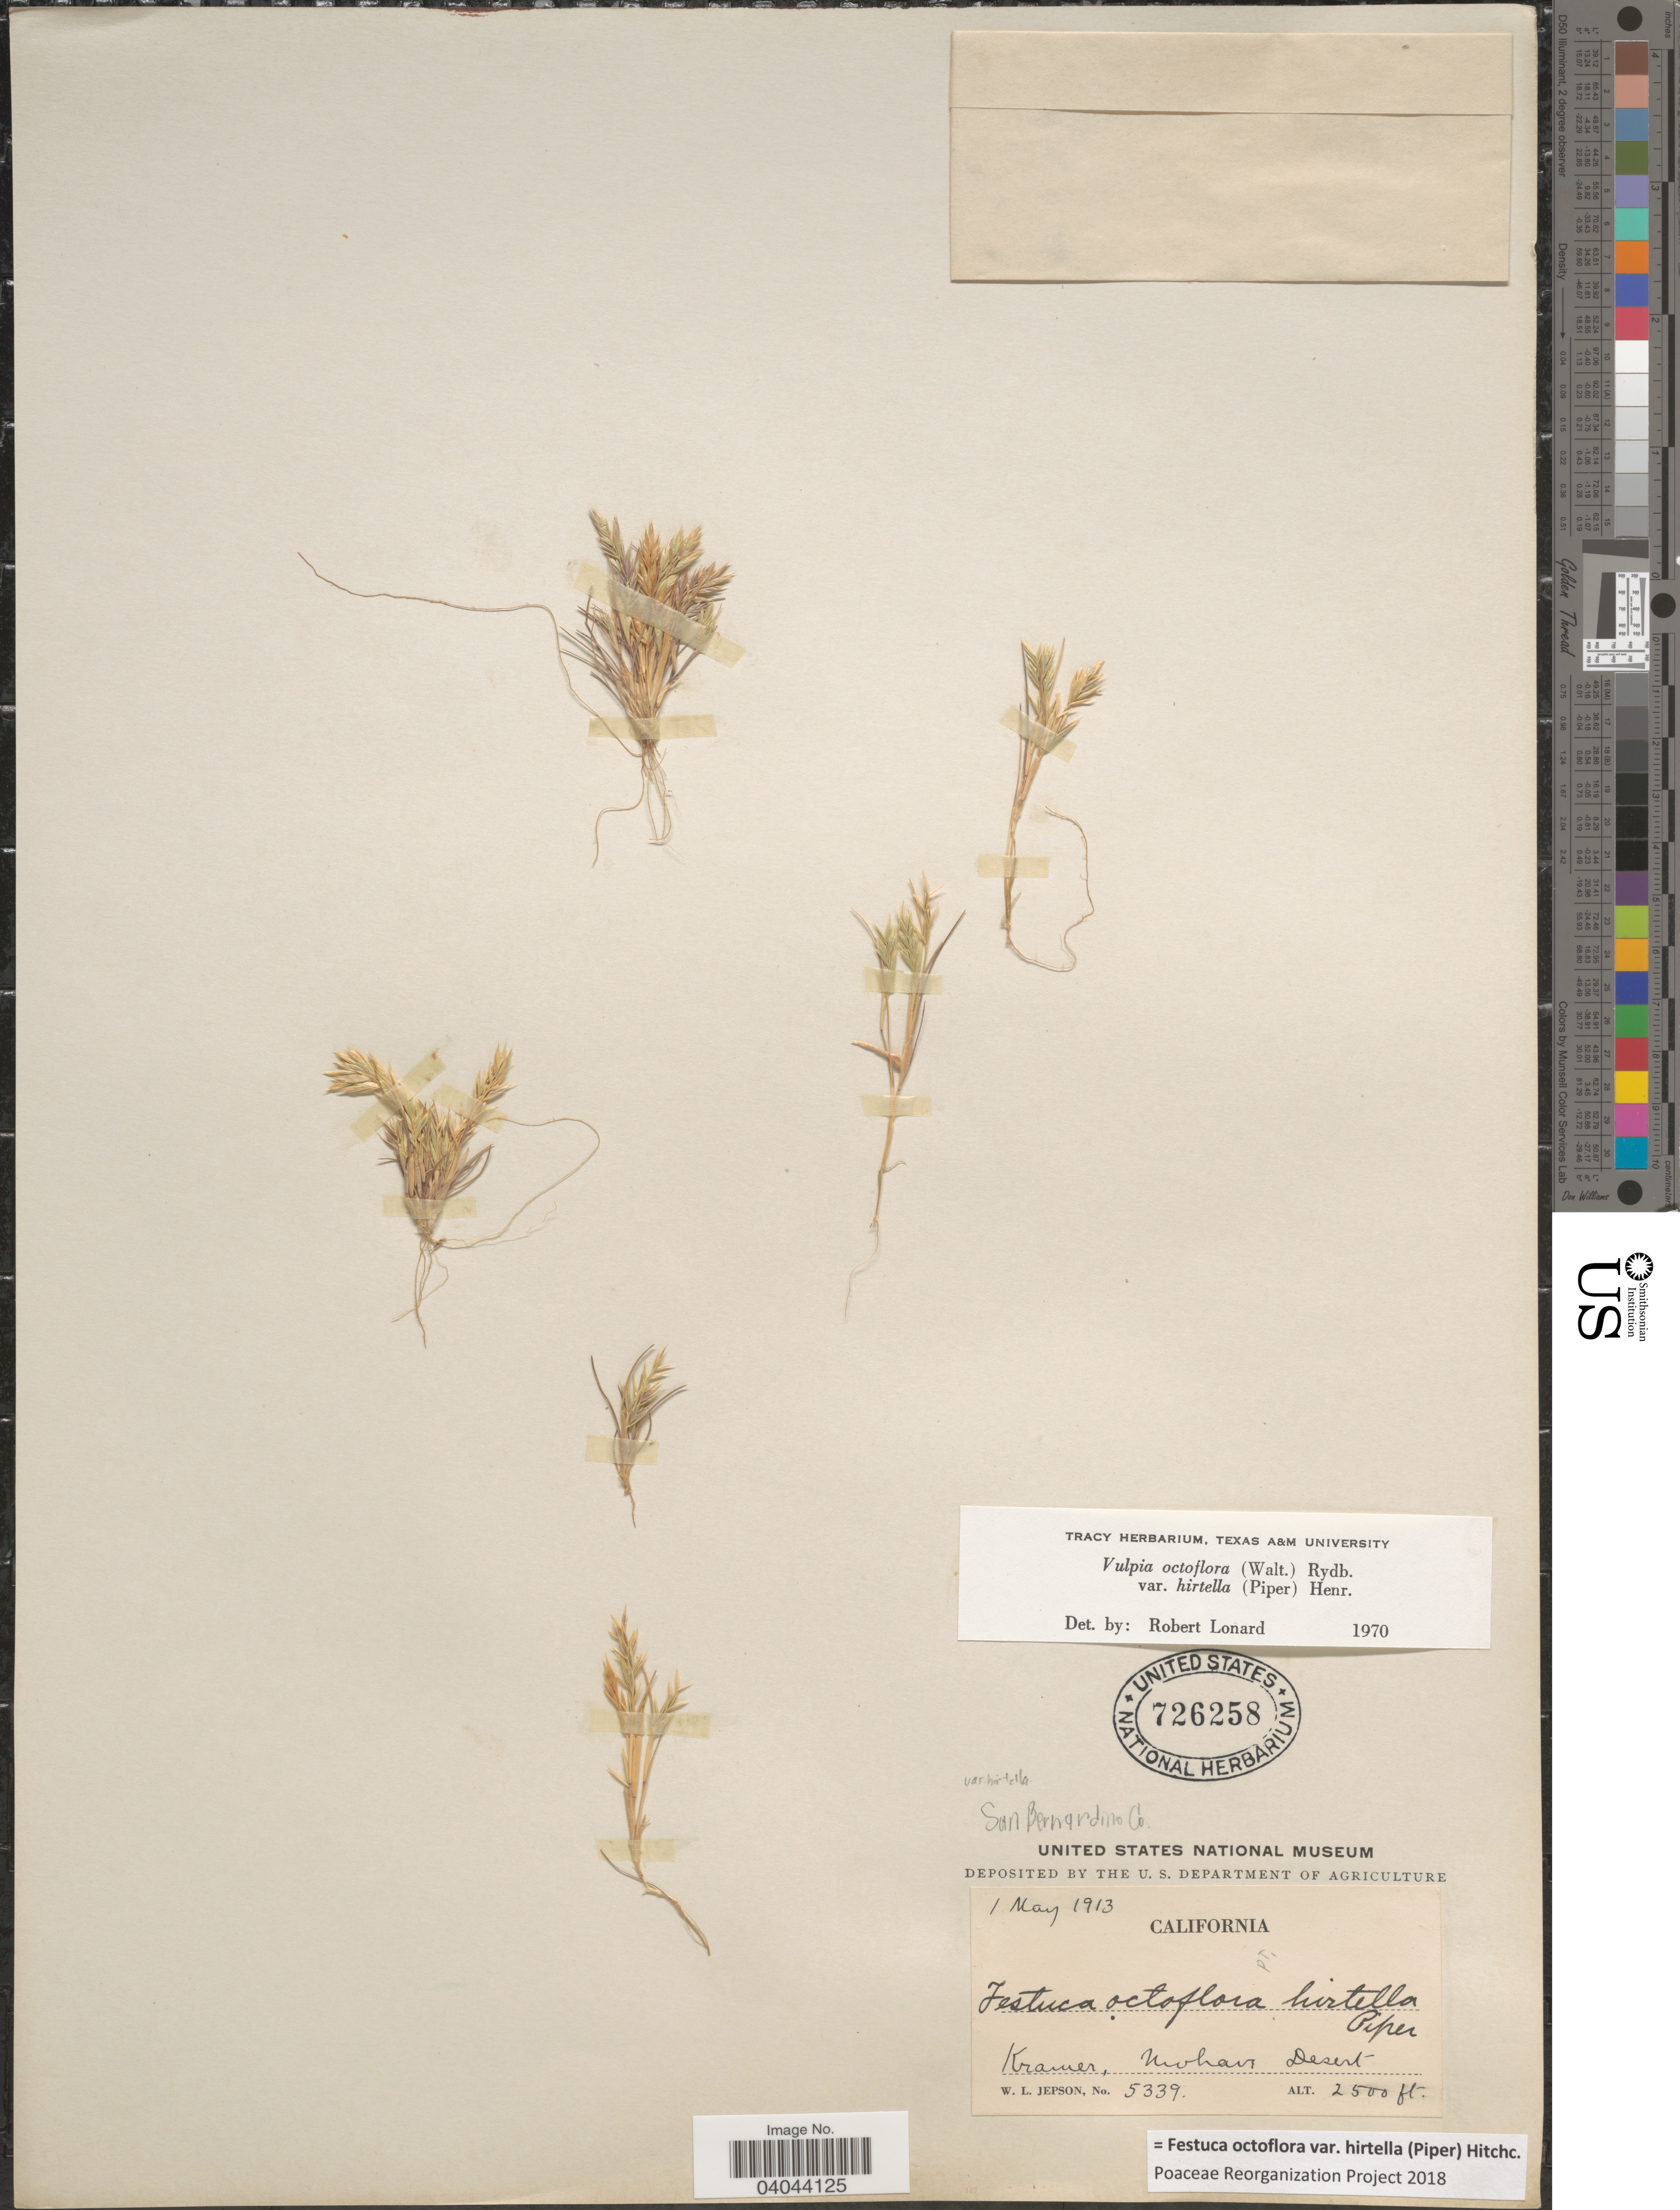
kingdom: Plantae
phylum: Tracheophyta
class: Liliopsida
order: Poales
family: Poaceae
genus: Festuca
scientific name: Festuca octoflora var. hirtella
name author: Piper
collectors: W. L. Jepson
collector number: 5339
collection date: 1913-05-01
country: United States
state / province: California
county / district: San Bernardino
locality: San Bernardino Co. Kramer, Mohave Desert.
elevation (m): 762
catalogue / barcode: US 726258